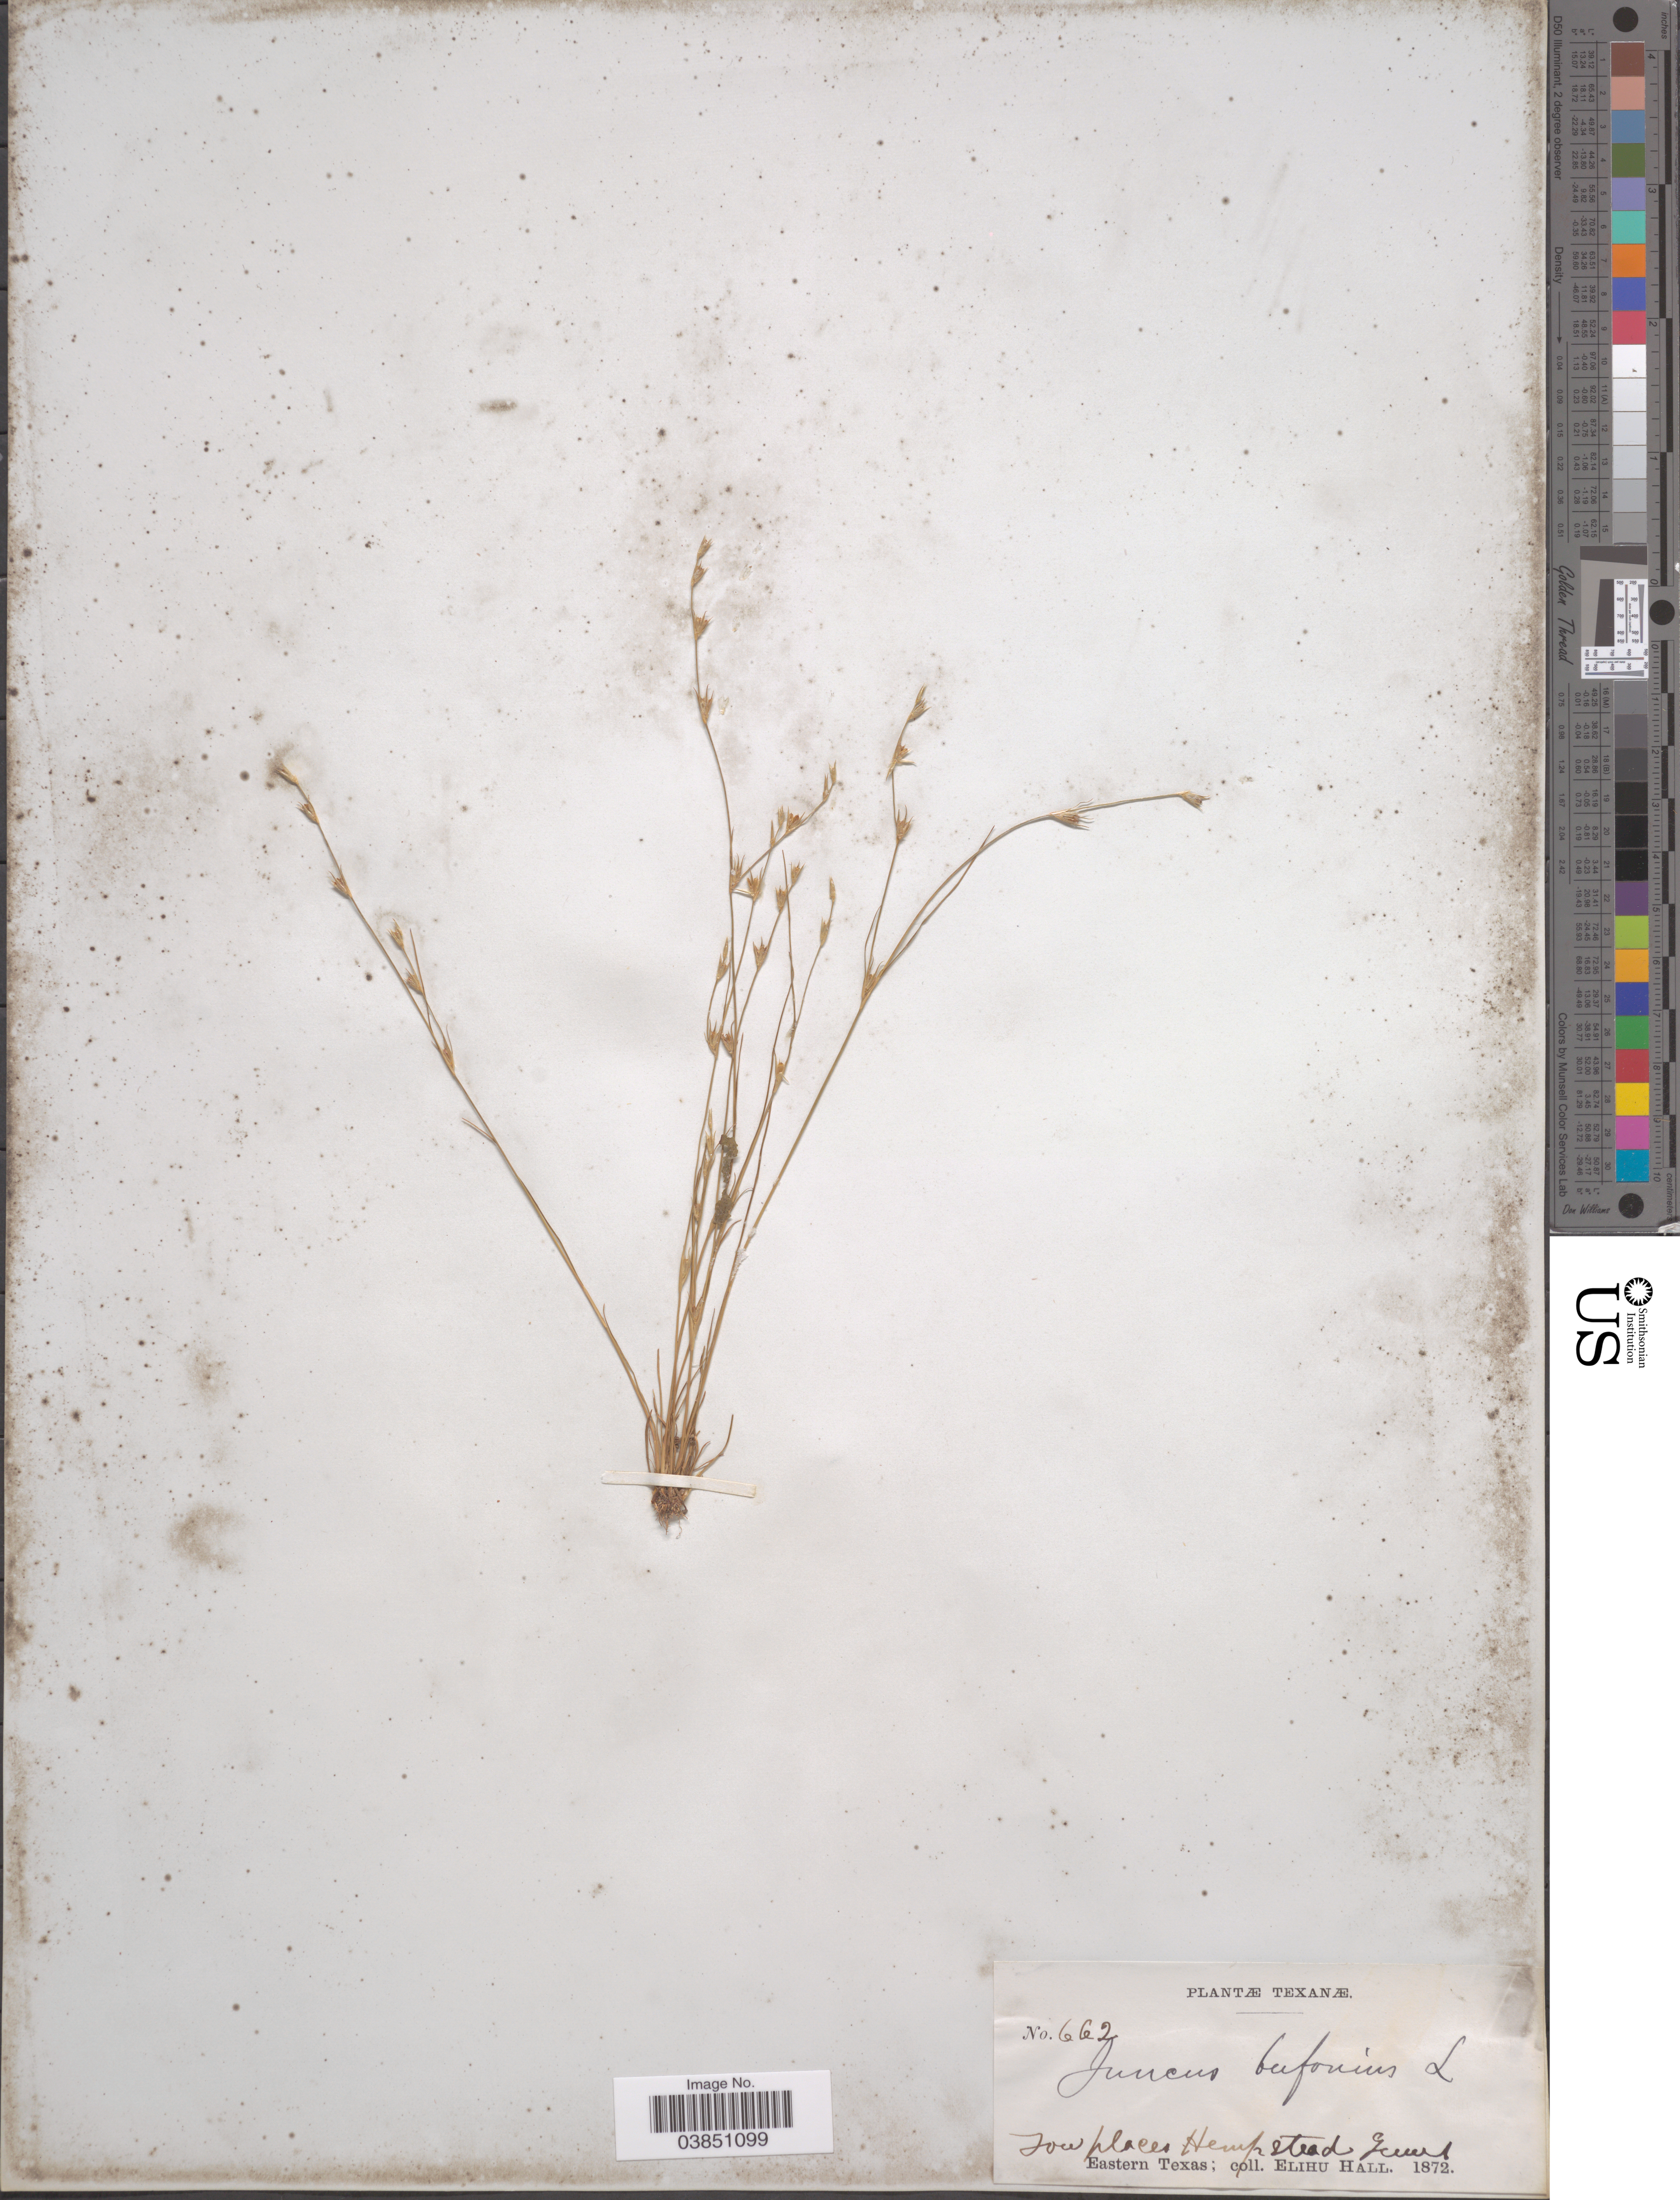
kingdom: Plantae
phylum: Tracheophyta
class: Liliopsida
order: Poales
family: Juncaceae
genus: Juncus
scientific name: Juncus bufonius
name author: L.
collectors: E. Hall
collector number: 662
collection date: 1872-06-01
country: United States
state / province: Texas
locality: Hempstead. Eastern Texas.